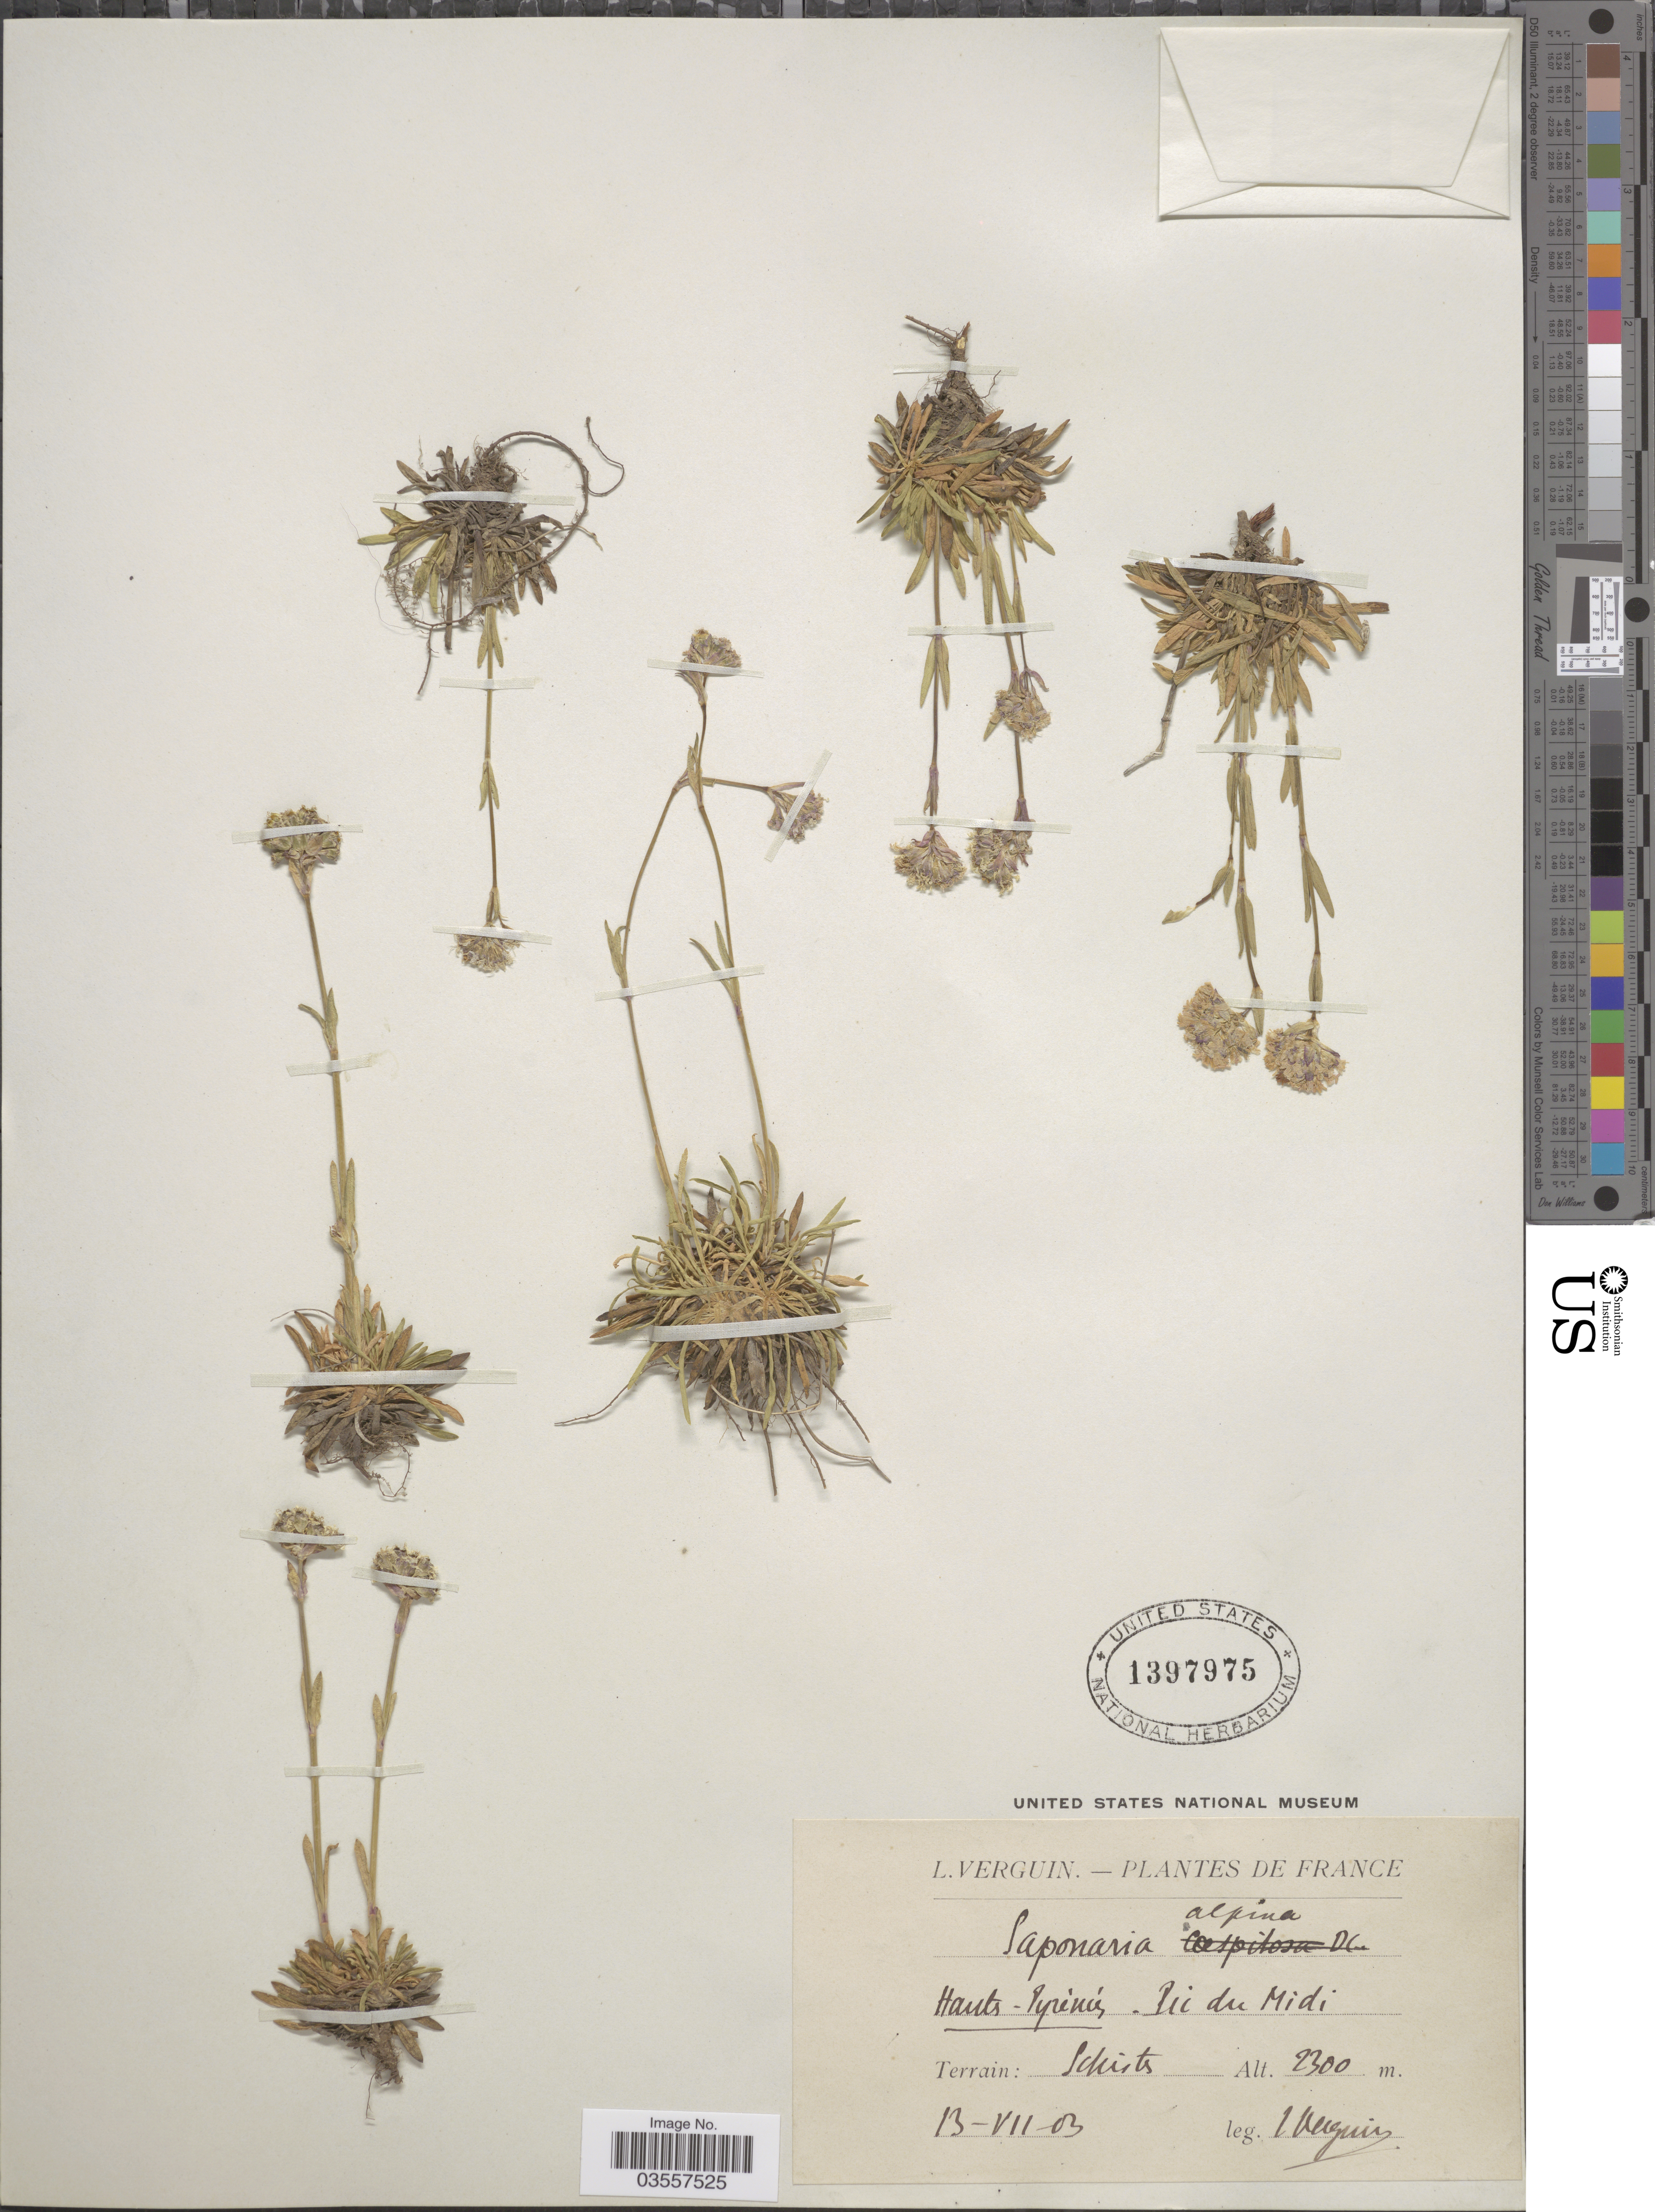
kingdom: Plantae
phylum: Tracheophyta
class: Magnoliopsida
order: Caryophyllales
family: Caryophyllaceae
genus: Saponaria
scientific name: Saponaria alpina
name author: Pall.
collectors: L. Verguin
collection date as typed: Transcribed d/m/y: 13/7/3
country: France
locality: Hauts-Pyrènís. Pic du Midi. Terrain: Schists.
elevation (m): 2300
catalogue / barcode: US 1397975